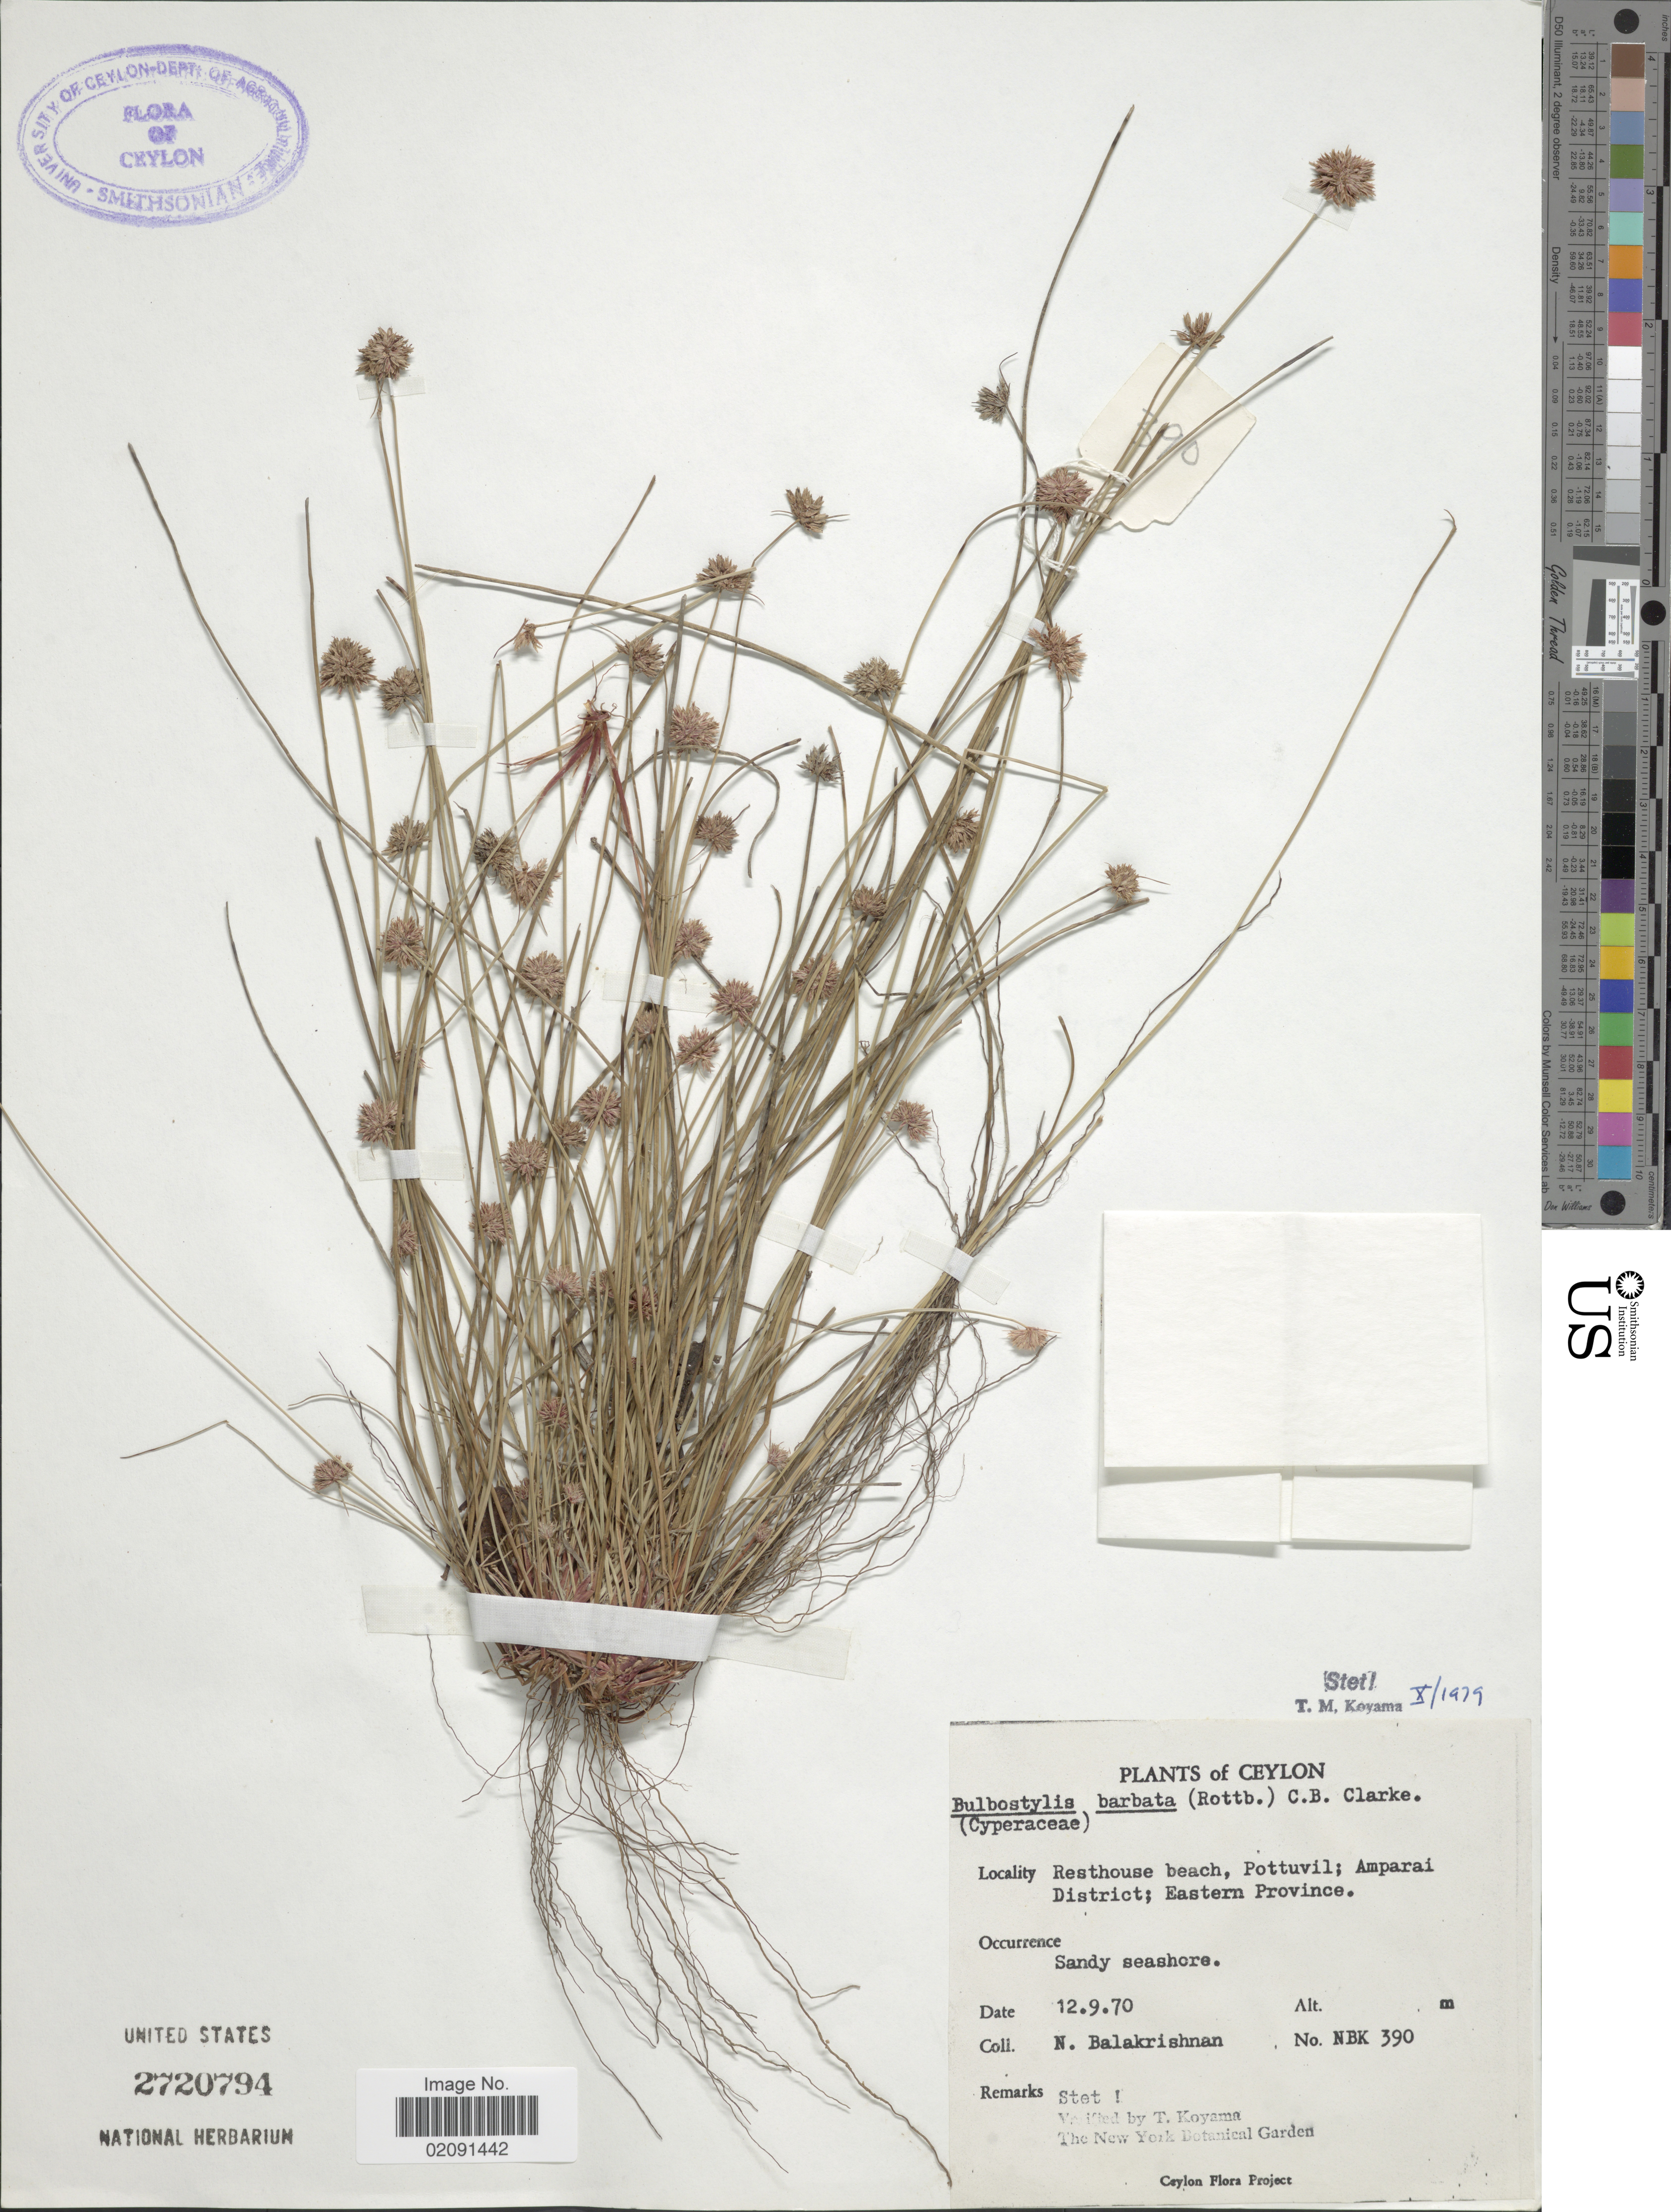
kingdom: Plantae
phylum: Tracheophyta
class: Liliopsida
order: Poales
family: Cyperaceae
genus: Bulbostylis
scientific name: Bulbostylis barbata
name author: (Rottb.) C.B. Clarke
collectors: N. Balakrishnan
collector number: NBK 390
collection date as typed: Transcribed d/m/y: 12/9/70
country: Sri Lanka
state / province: Eastern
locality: Resthouse beach, Pottuvil; Amparai District, sandy seashore.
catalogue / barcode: US 2720794